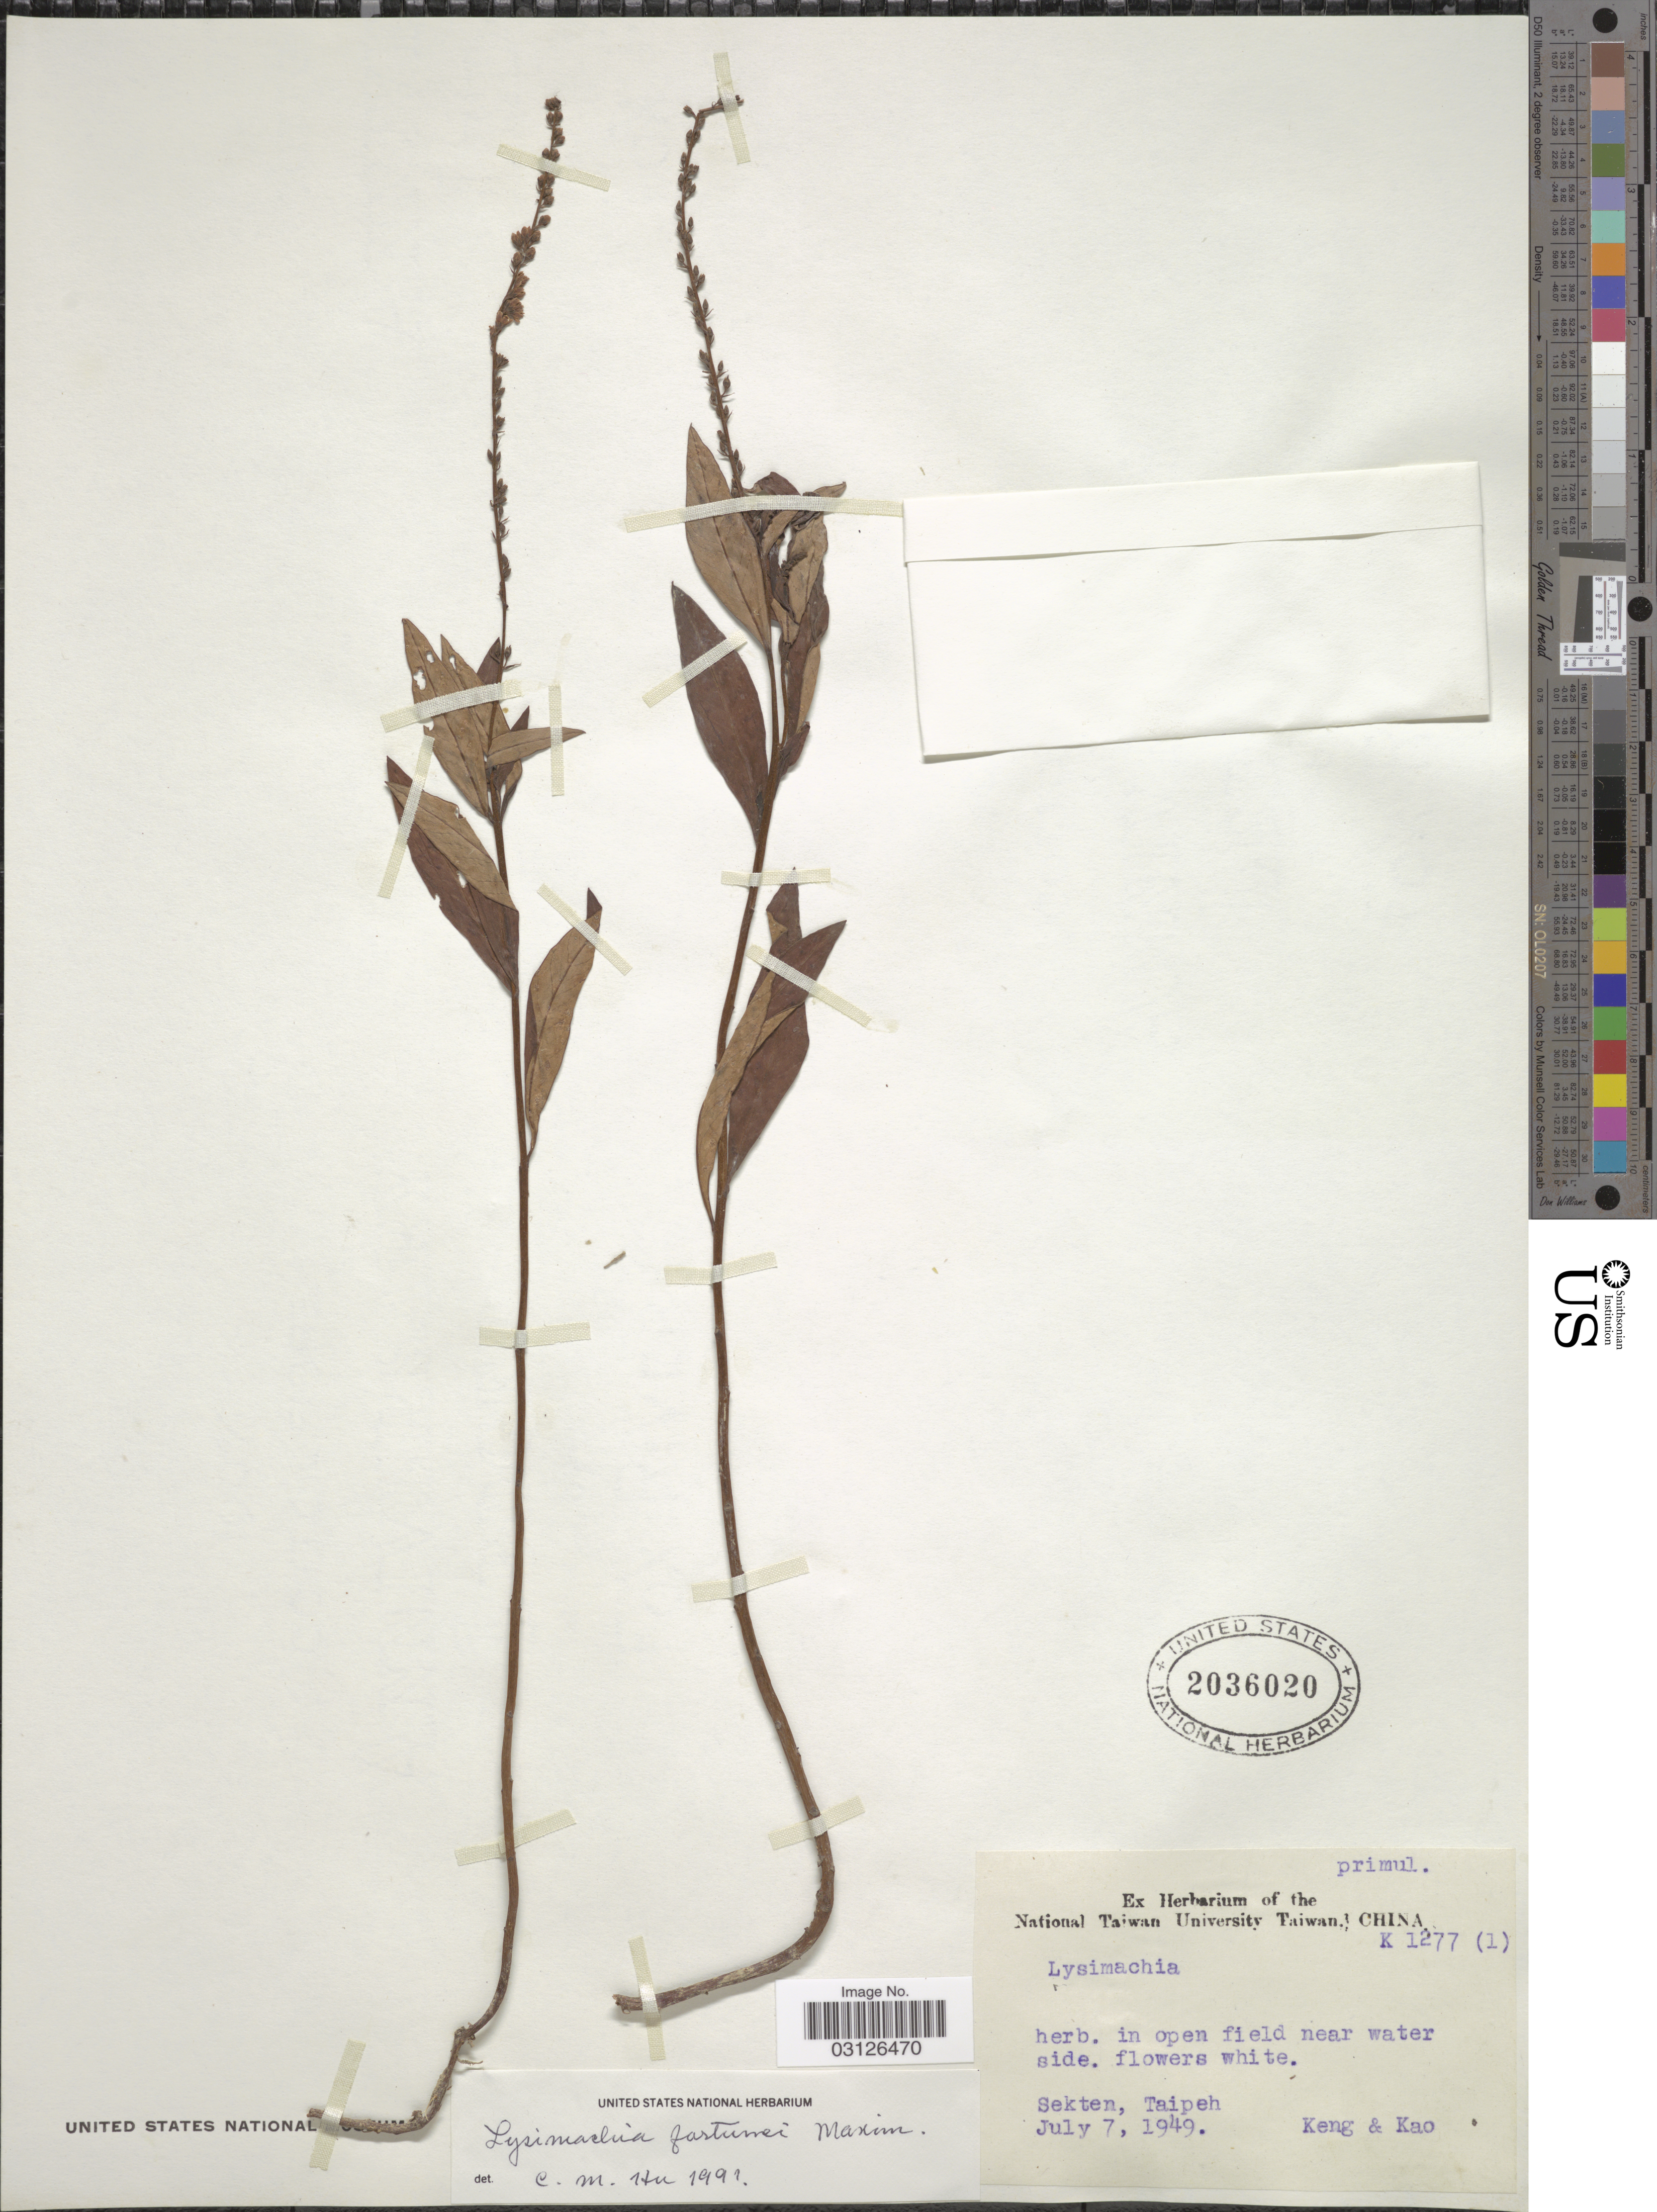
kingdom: Plantae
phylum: Tracheophyta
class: Magnoliopsida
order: Ericales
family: Primulaceae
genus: Lysimachia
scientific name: Lysimachia fortunei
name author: Maxim.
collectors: -- Keng & -. Kao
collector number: K1277(1)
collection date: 1949-07-07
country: Taiwan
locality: Sekten, Taipeh.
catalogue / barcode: US 2036020